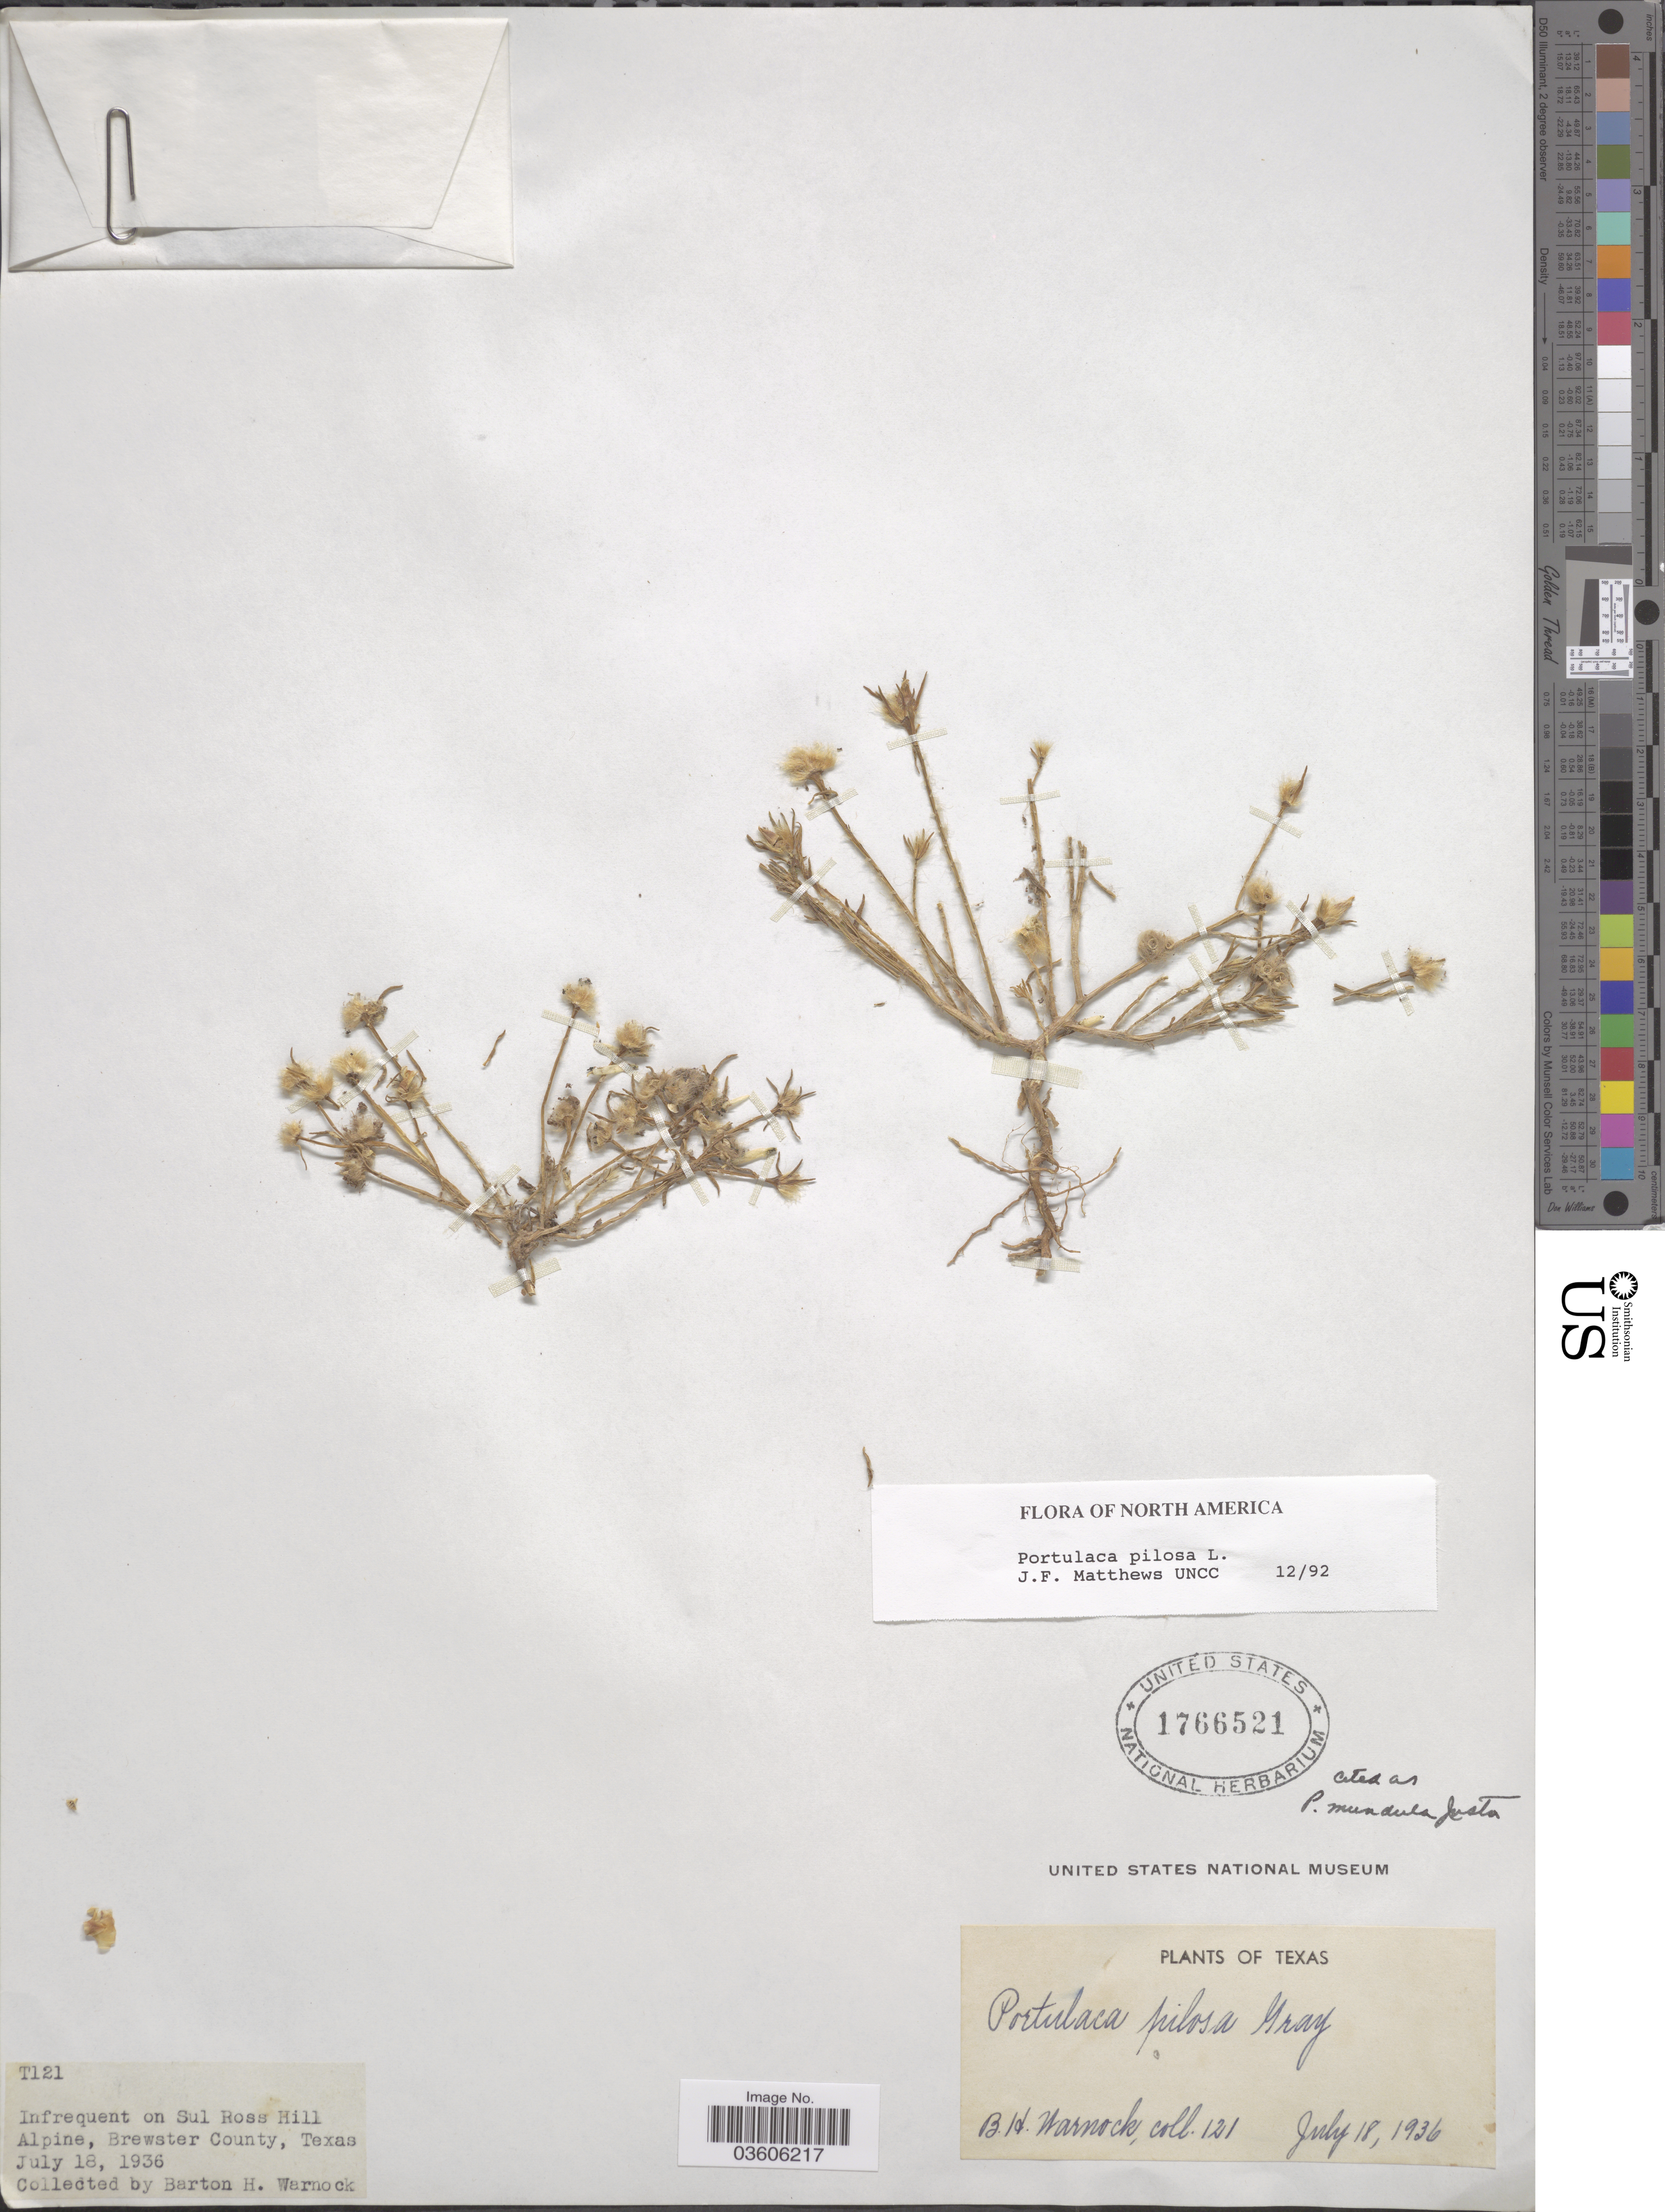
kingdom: Plantae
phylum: Tracheophyta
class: Magnoliopsida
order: Caryophyllales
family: Portulacaceae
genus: Portulaca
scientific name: Portulaca pilosa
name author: L.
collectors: B. H. Warnock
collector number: T121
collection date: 1936-07-18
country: United States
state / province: Texas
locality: Sul Ross Hill Alpine, Brewster County.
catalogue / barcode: US 1766521